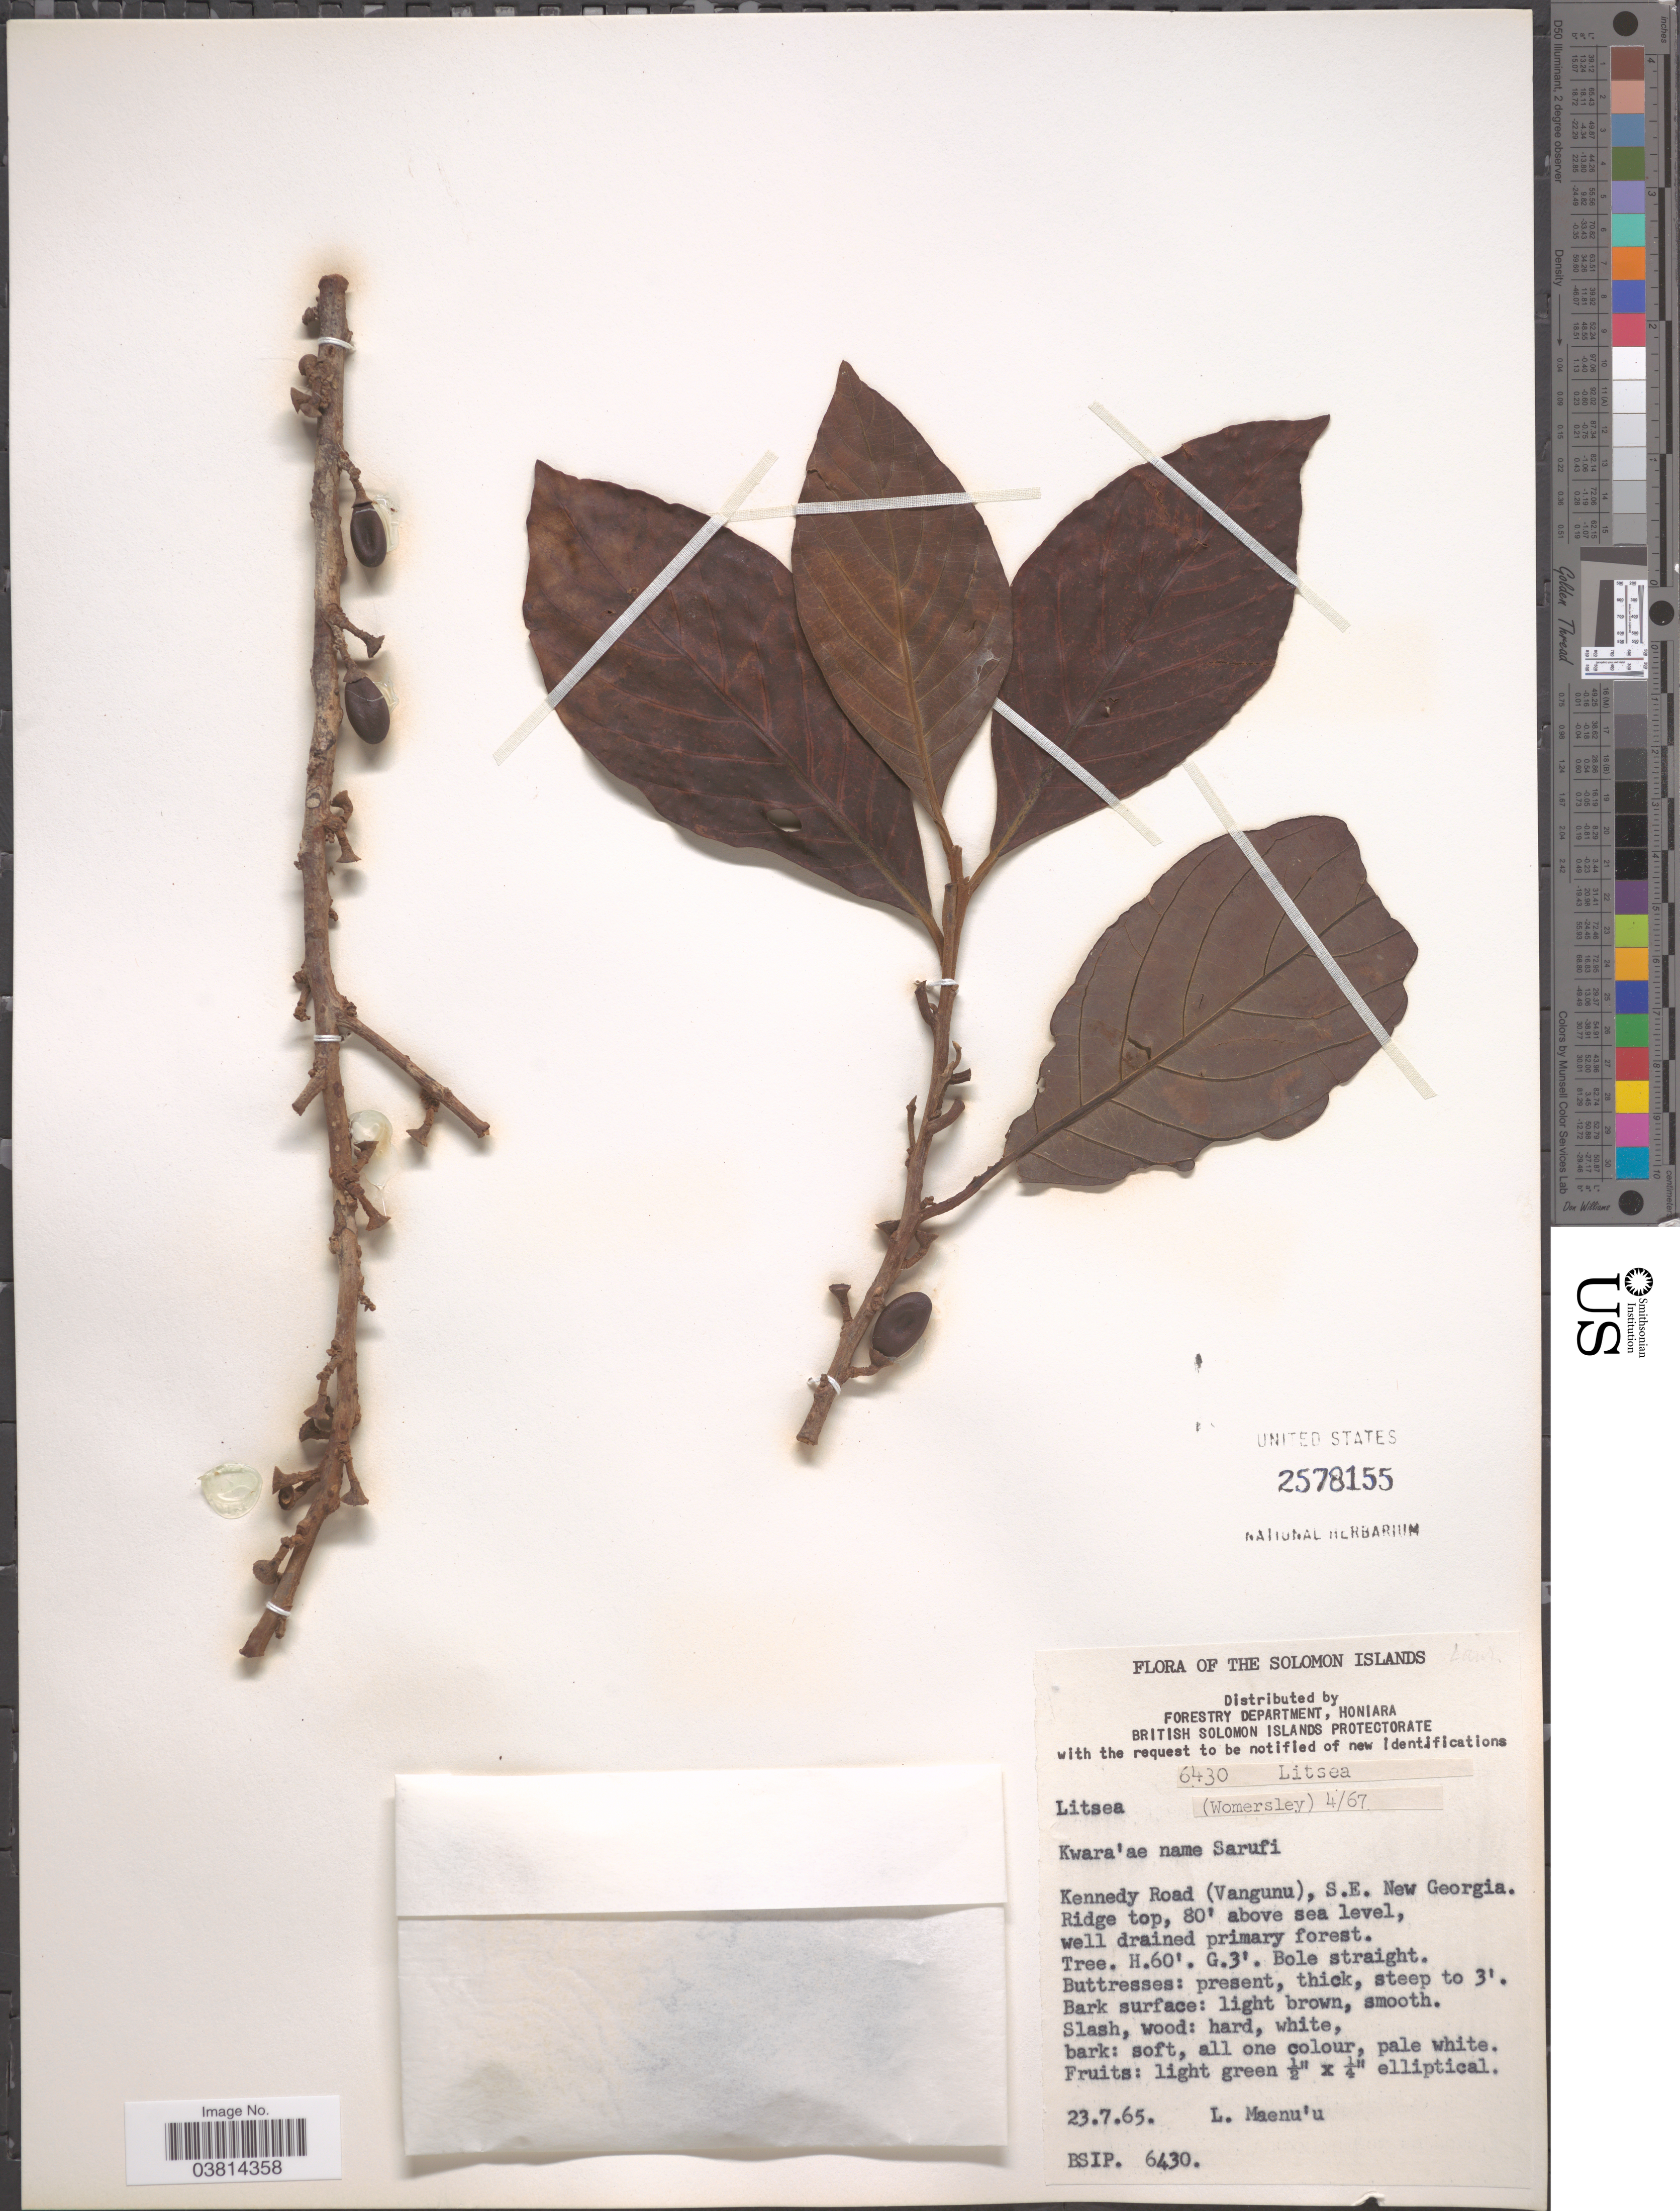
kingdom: Plantae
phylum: Tracheophyta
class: Magnoliopsida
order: Laurales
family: Lauraceae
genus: Litsea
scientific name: Litsea sp.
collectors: L. Maenu'u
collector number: BSIP6430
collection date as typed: Transcribed d/m/y: 23/7/65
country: Solomon Islands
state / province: Solomon Islands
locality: Kennedy Road (Vangunu), S.E. New Georgia. Rdige top.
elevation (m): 24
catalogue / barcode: US 2578155